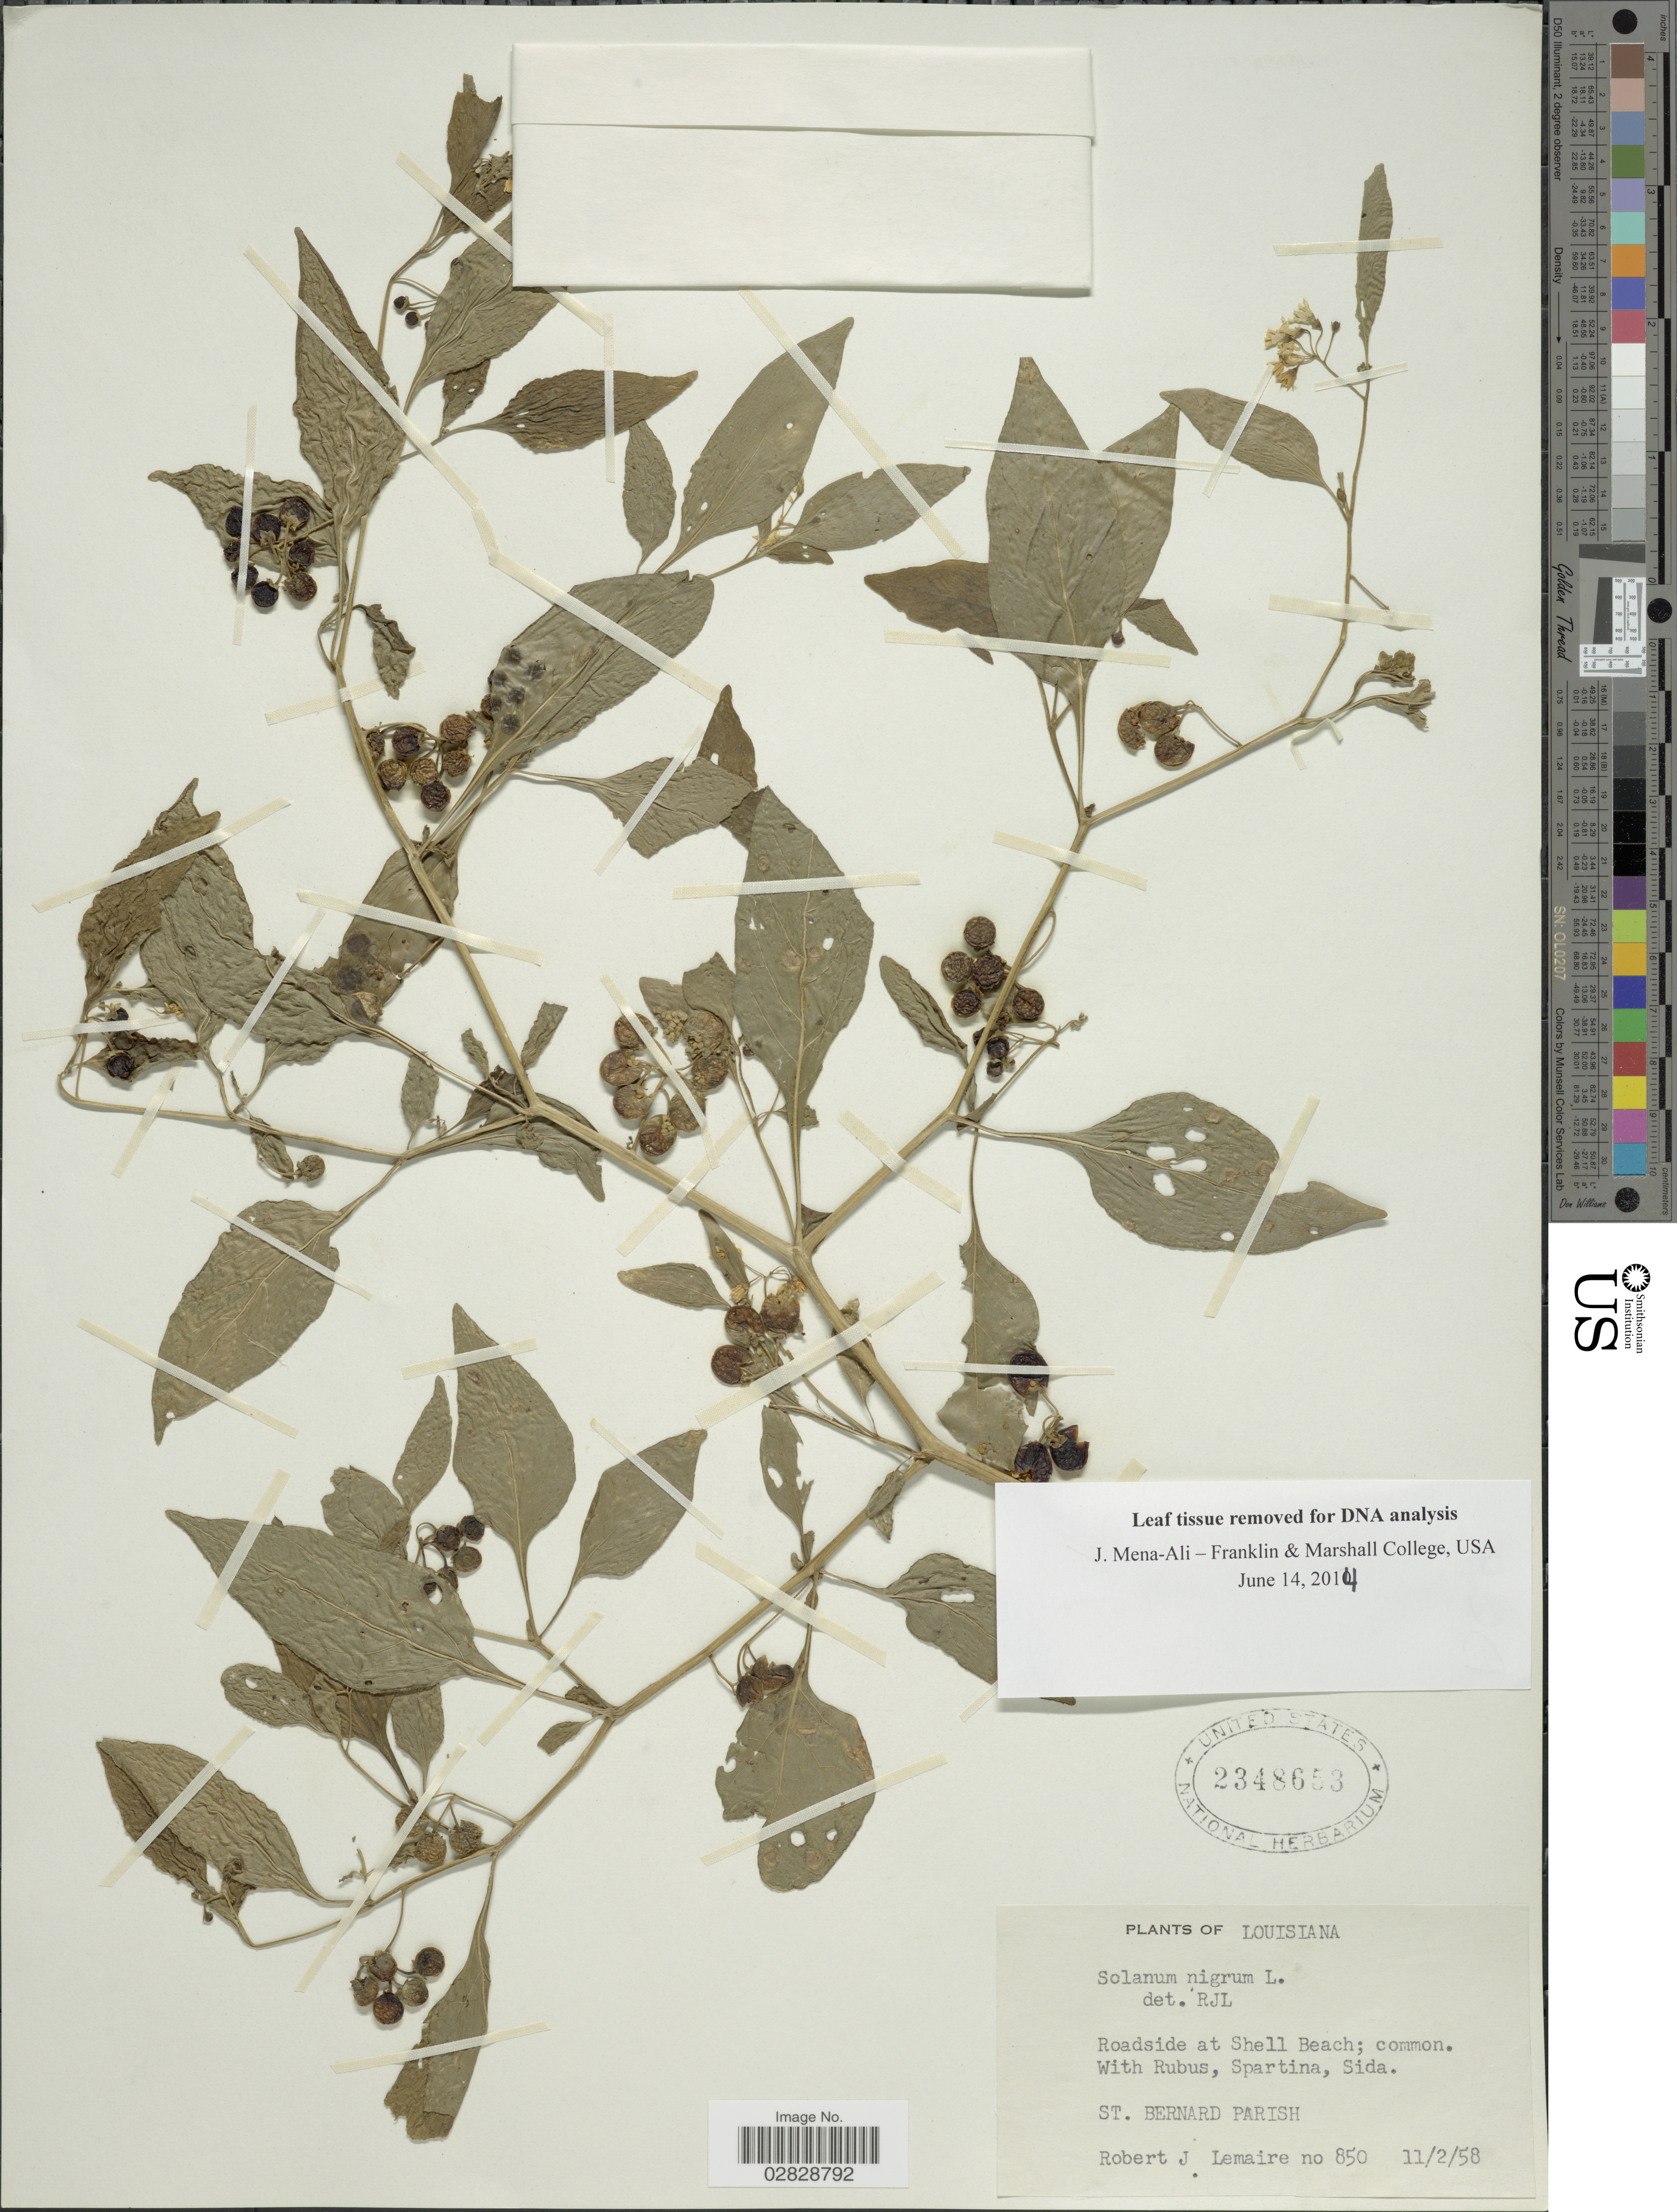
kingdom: Plantae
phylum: Tracheophyta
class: Magnoliopsida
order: Solanales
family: Solanaceae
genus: Solanum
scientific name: Solanum nigrescens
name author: M. Martens & Galeotti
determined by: Knapp, S. D.; Särkinen, T.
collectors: R. J. Lemaire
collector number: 850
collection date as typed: Transcribed d/m/y: 2/11/58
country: United States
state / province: Louisiana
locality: Roadside at Shell Beach. St. Bernard Parish.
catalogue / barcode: US 2348653